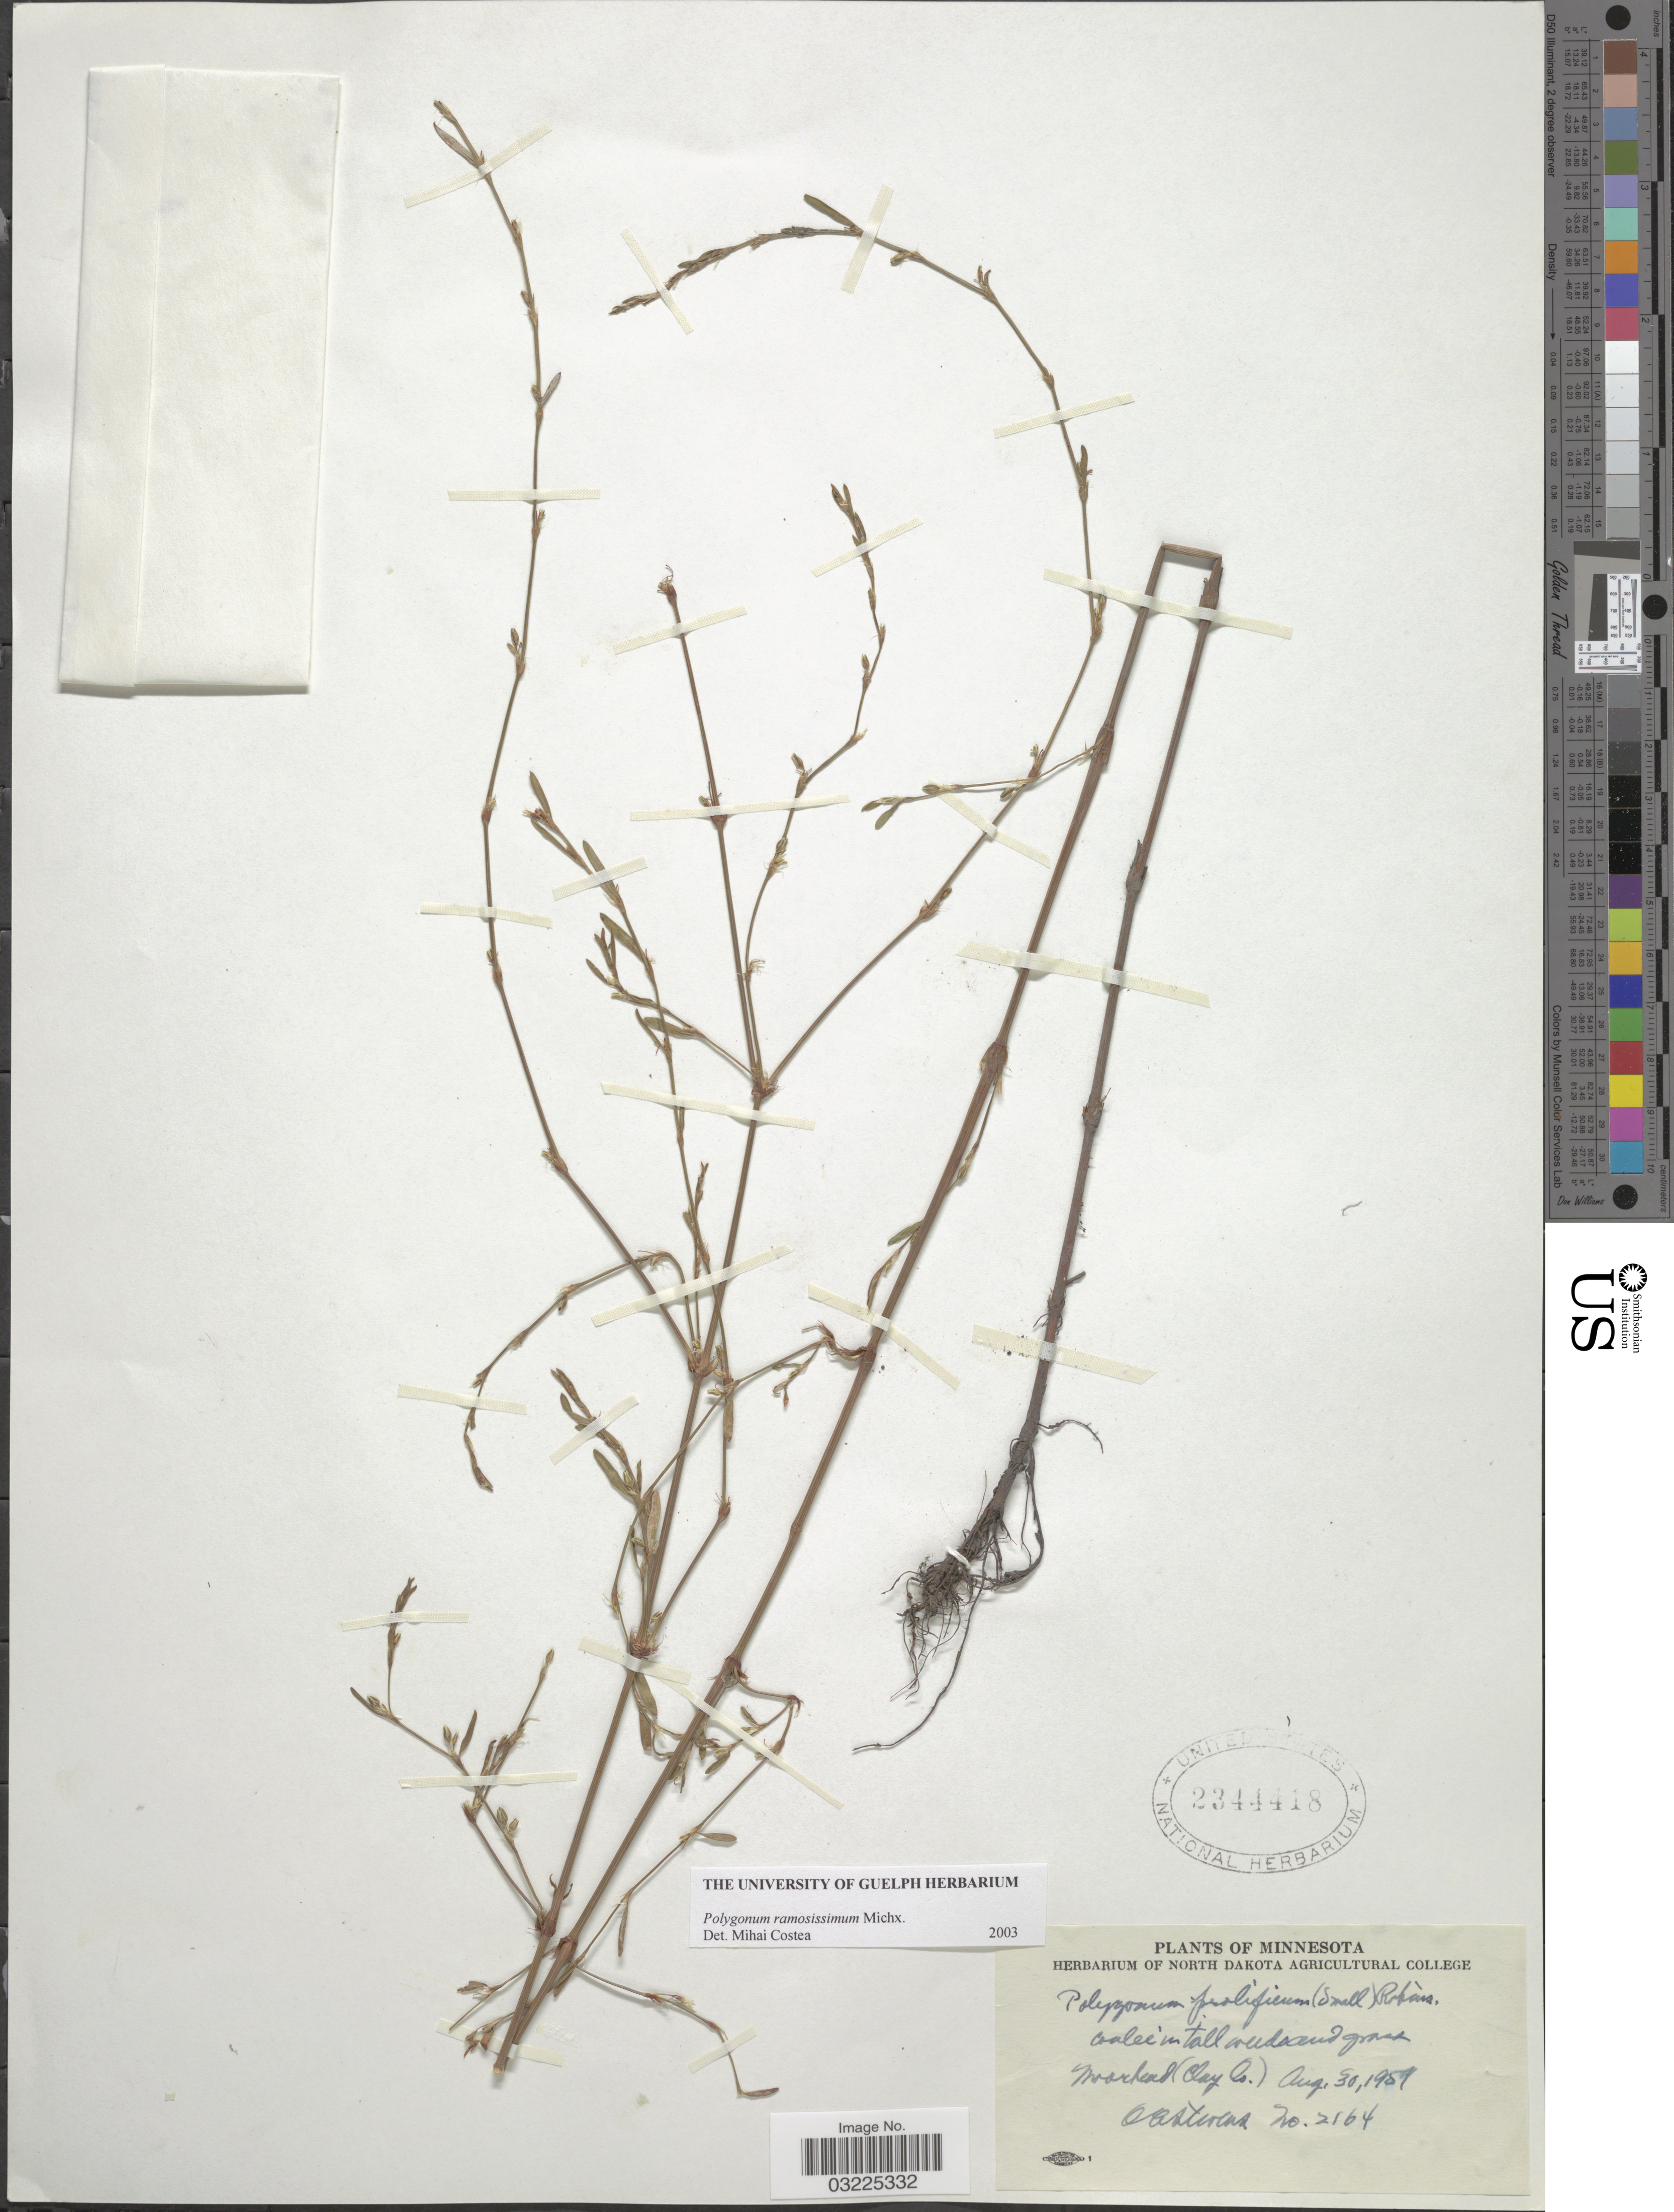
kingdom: Plantae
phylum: Tracheophyta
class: Magnoliopsida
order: Caryophyllales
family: Polygonaceae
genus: Polygonum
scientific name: Polygonum ramosissimum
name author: Michx.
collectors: O. A. Stevens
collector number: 2164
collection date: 1959-08-30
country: United States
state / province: Minnesota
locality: Moorhead (Clay Co.).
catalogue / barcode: US 2344418